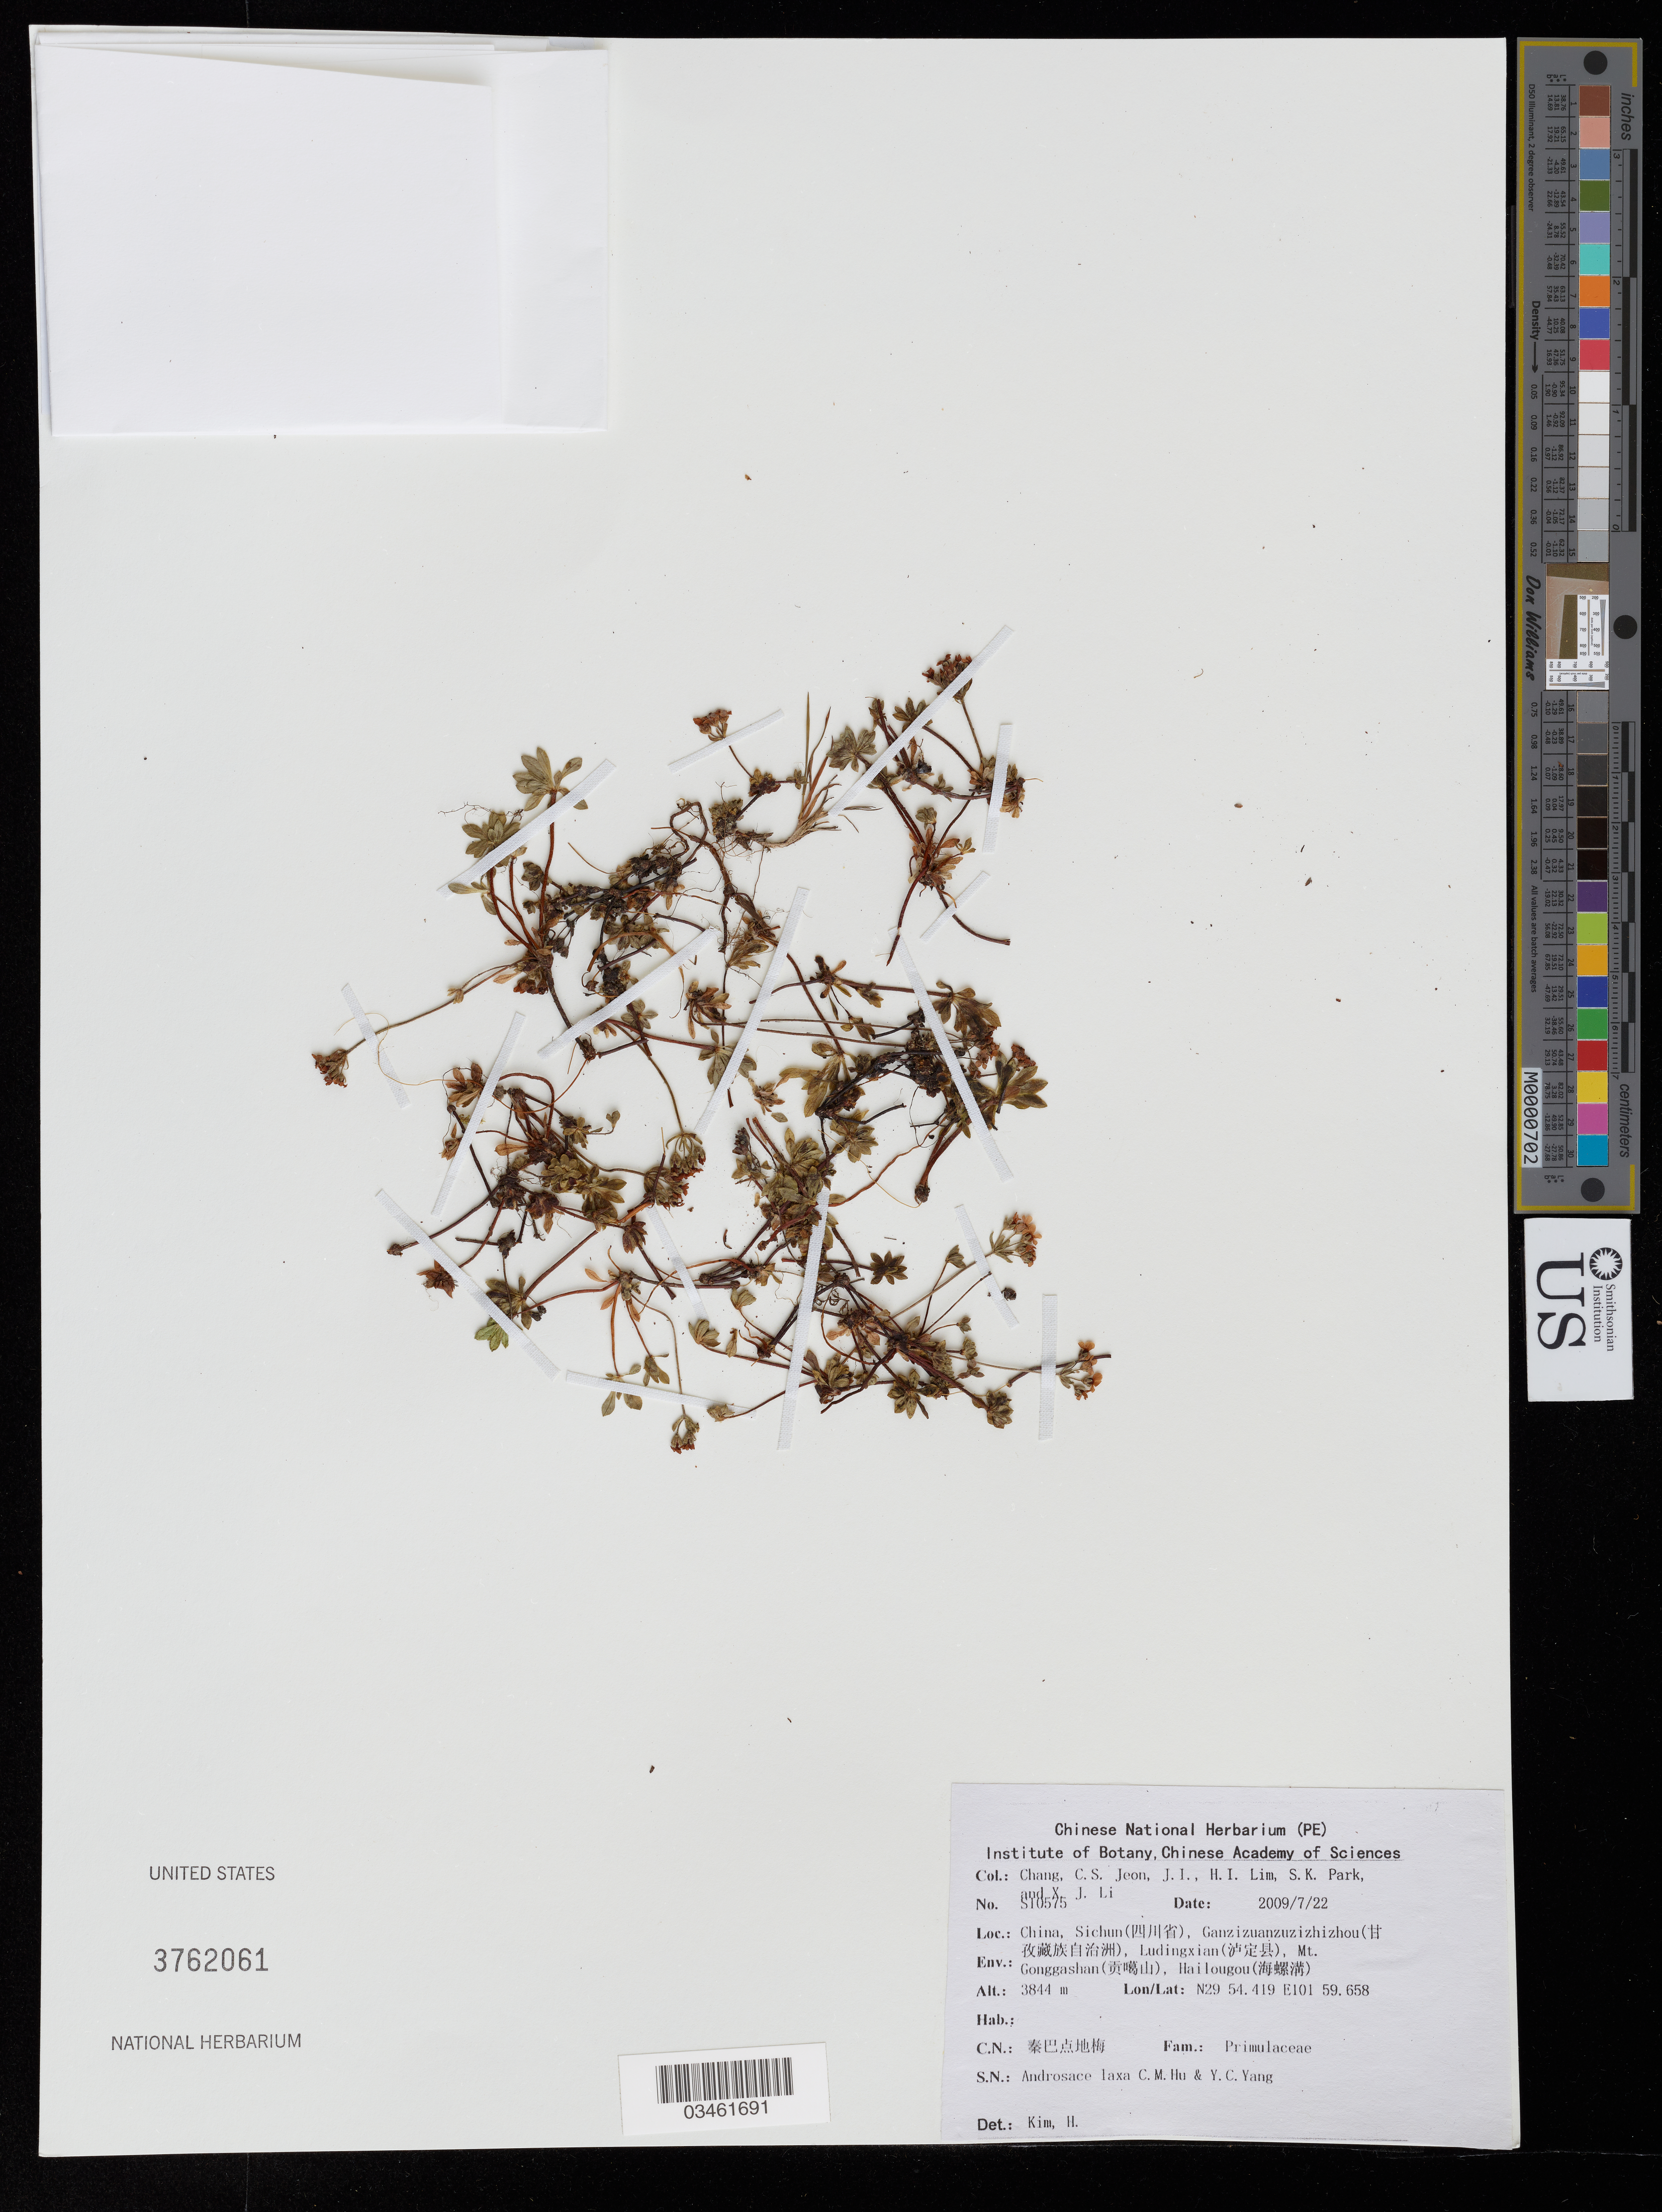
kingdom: Plantae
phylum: Tracheophyta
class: Magnoliopsida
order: Ericales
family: Primulaceae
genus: Androsace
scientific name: Androsace laxa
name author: C.M. Hu & Y.C. Yang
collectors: C. S. Chang, J. Jeon, H. Lim, S. Park & X. Li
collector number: S10575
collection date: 2009-07-22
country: China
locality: Sichun (X), Ganzizuanzuzizhizhou (X), Ludingxian (X), Mt. Gonggashan (X), Hailougou (X).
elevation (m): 3844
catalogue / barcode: US 3762061